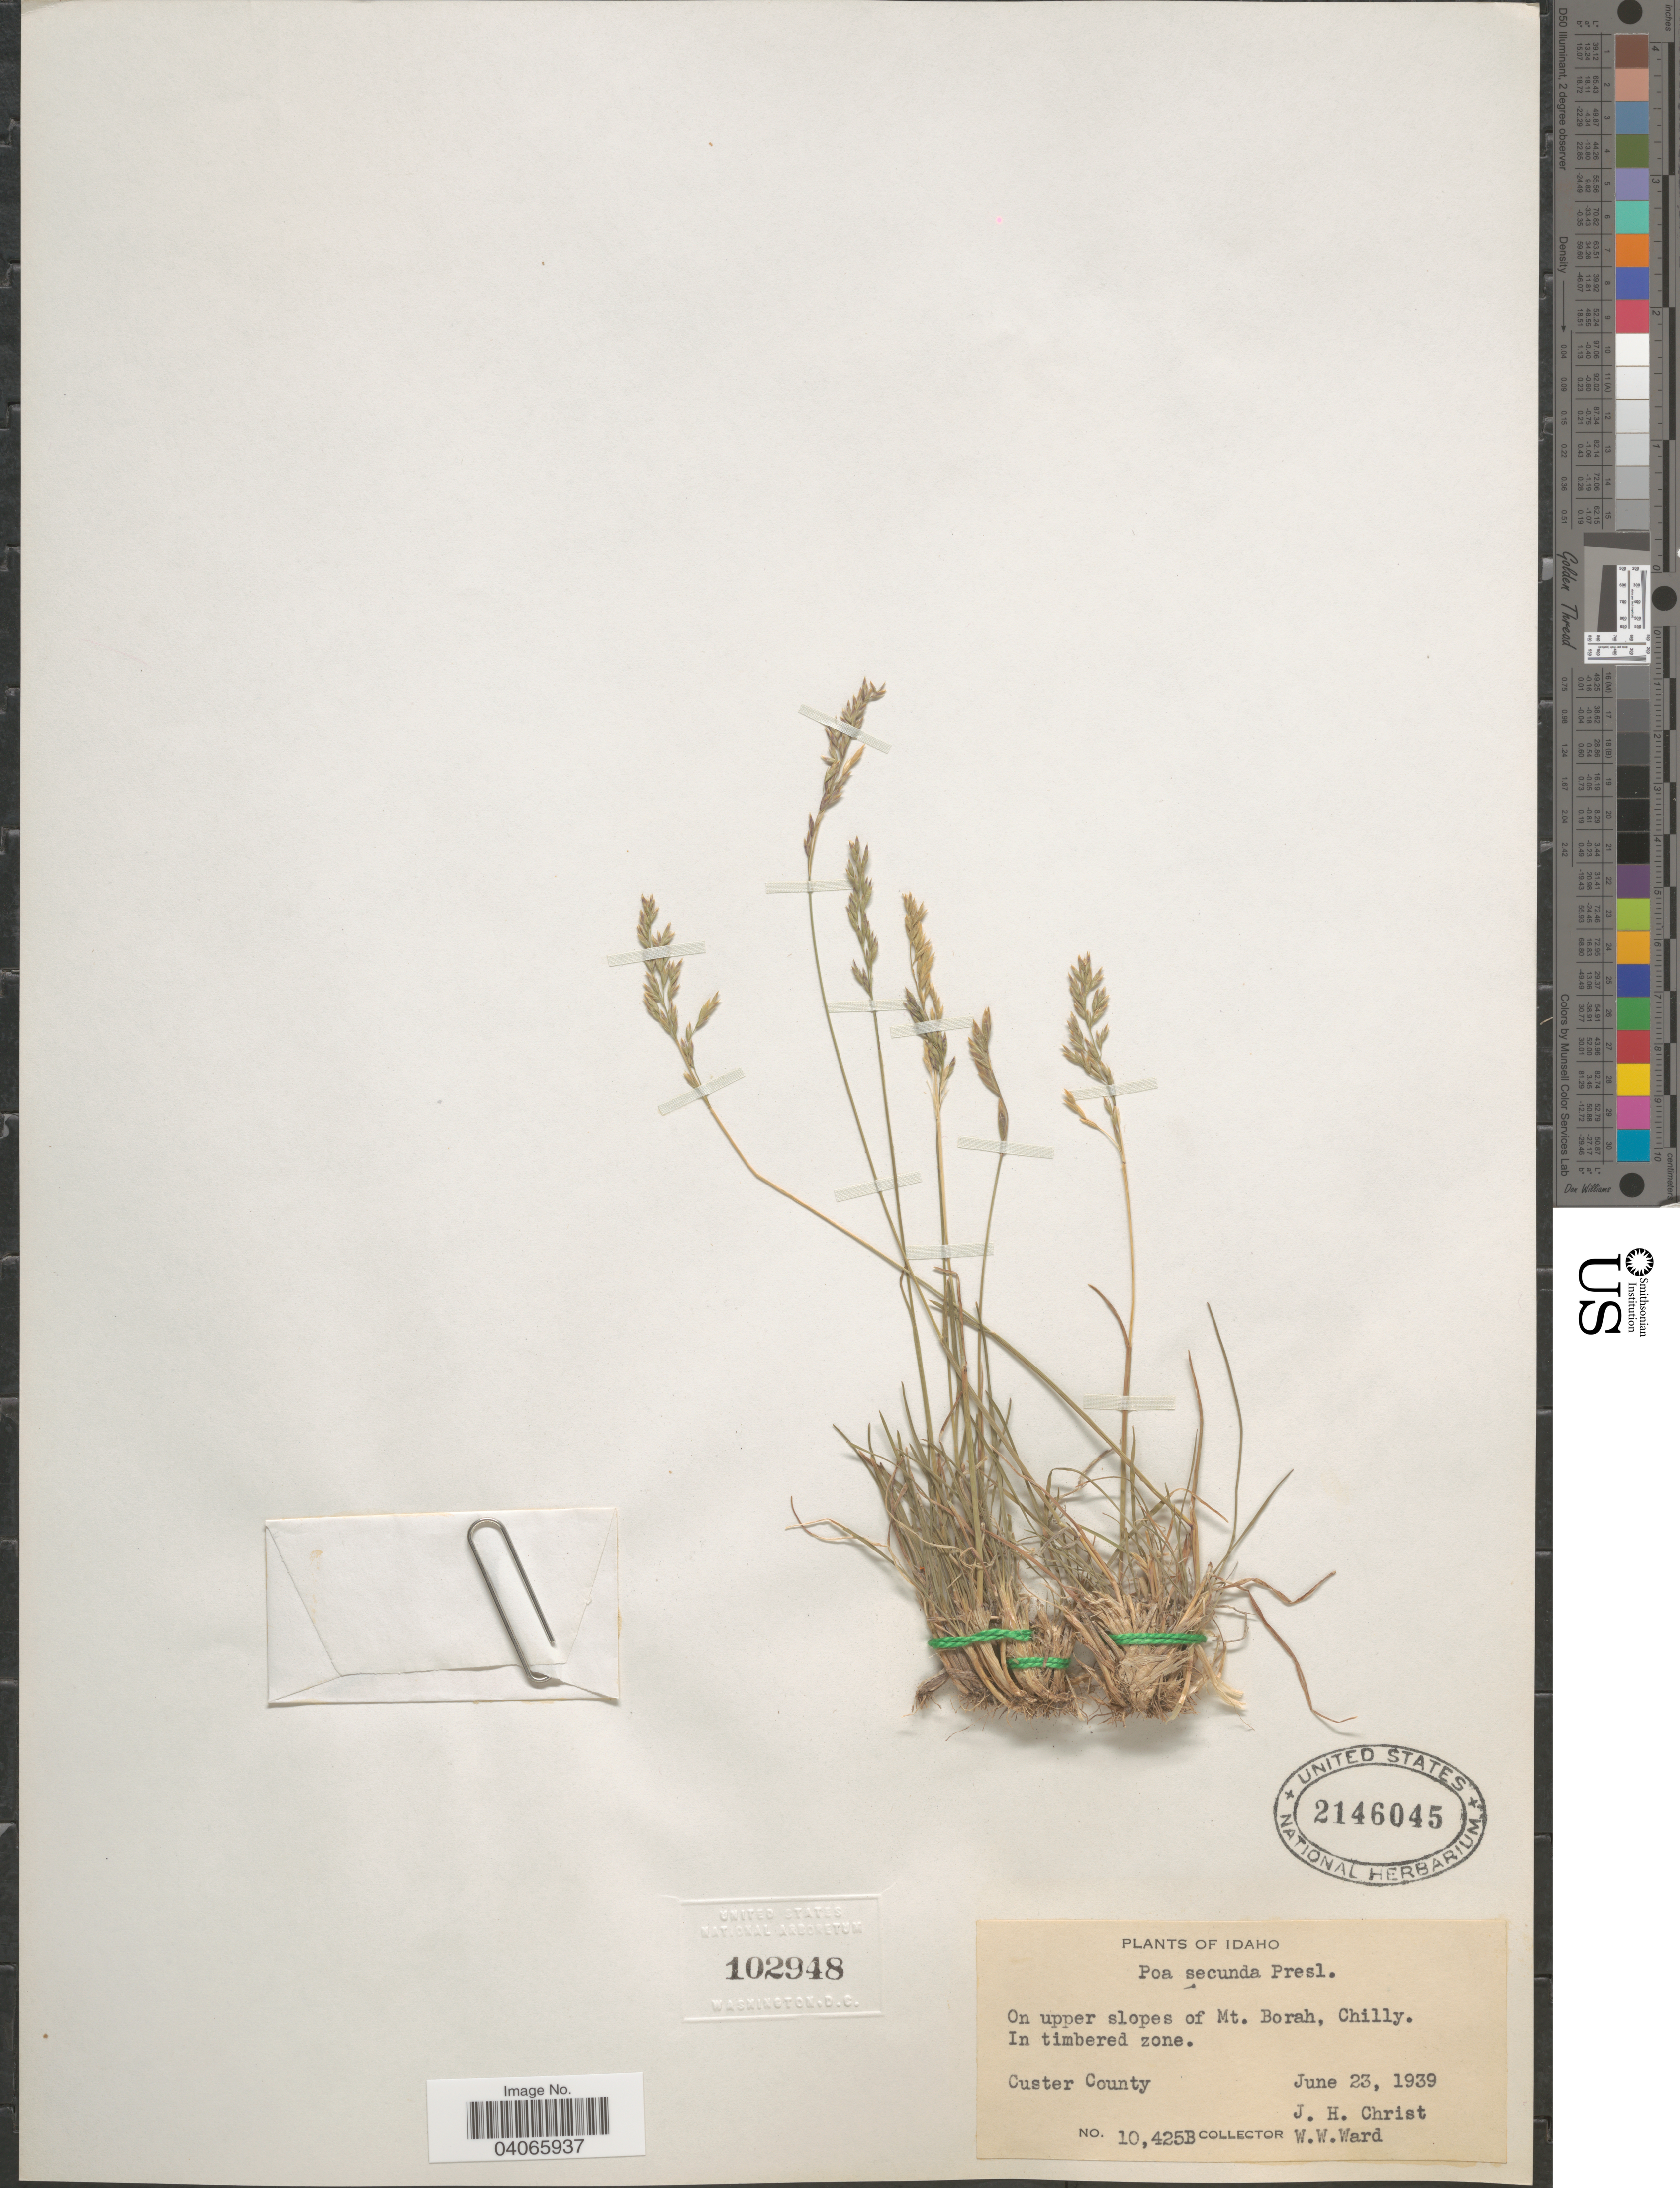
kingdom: Plantae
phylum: Tracheophyta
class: Liliopsida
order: Poales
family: Poaceae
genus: Poa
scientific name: Poa secunda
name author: J. Presl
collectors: W. Ward & J. H. Christ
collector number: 10425B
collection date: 1939-06-23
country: United States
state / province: Idaho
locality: On upper slopes of Mt. Borah, Chilly. In timbered zone. Custer County.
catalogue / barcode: US 2146045